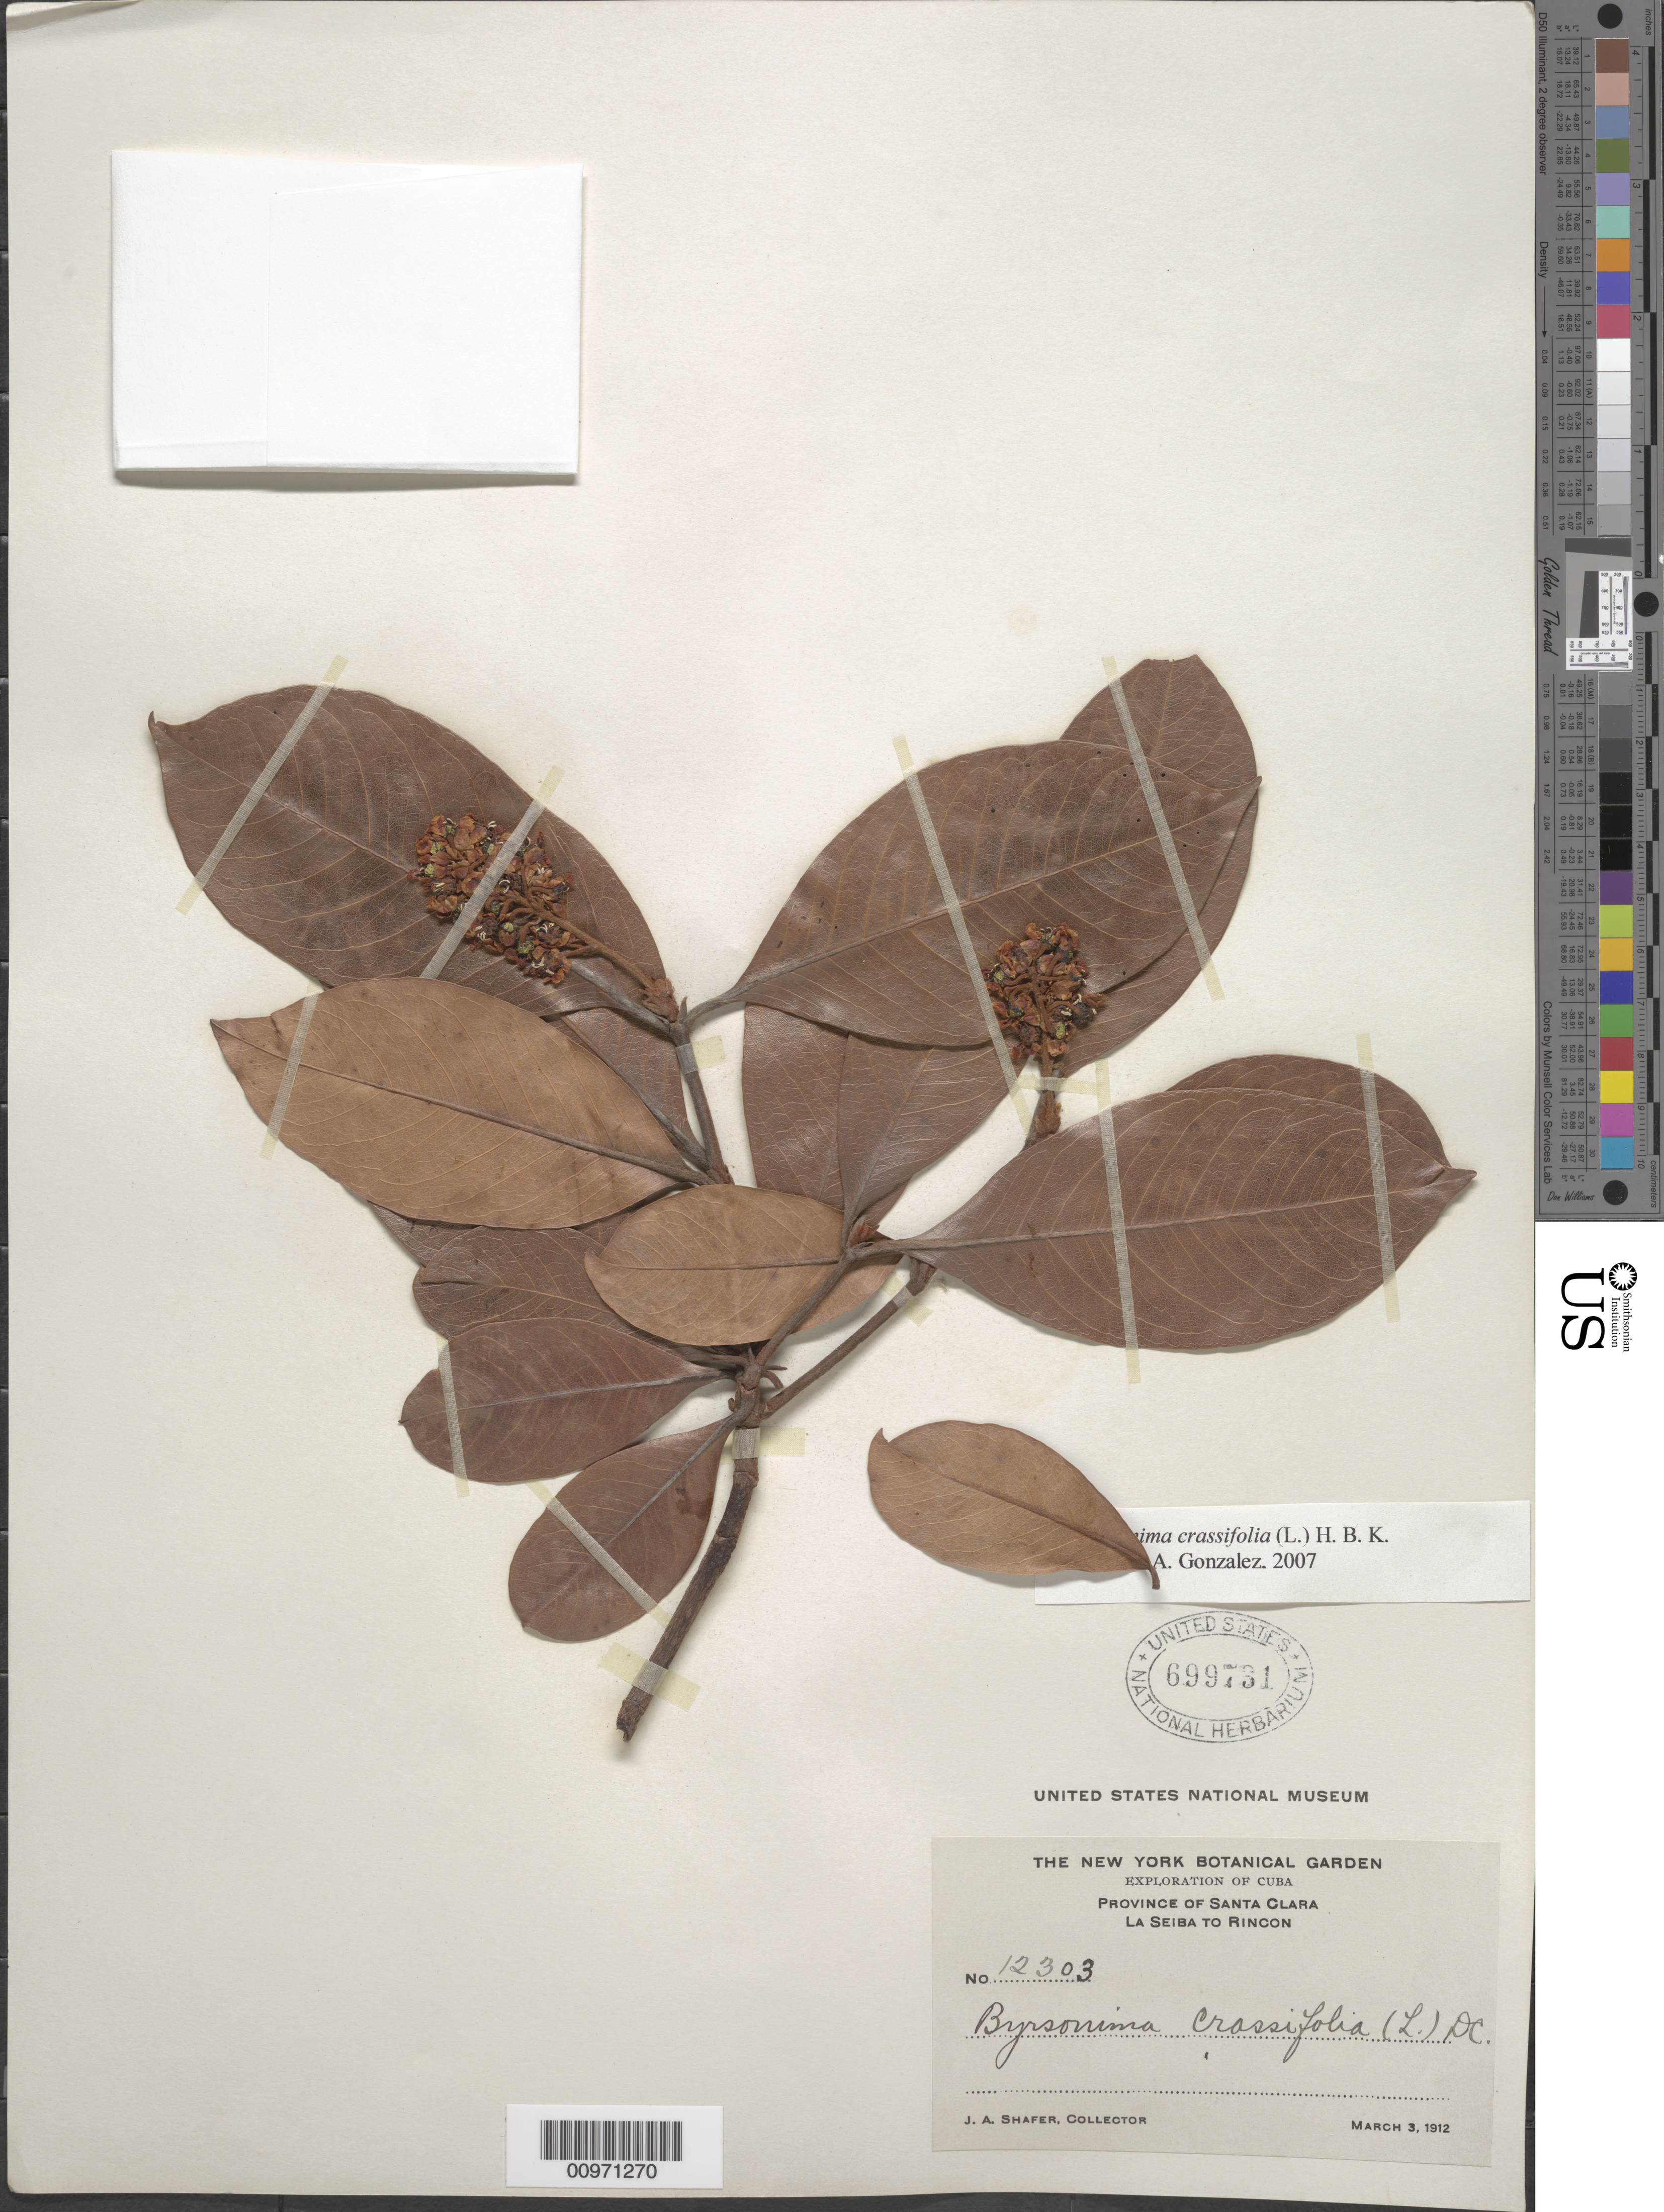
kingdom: Plantae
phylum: Tracheophyta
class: Magnoliopsida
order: Malpighiales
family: Malpighiaceae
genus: Byrsonima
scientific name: Byrsonima crassifolia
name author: (L.) Kunth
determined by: González, P. A.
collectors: J. A. Shafer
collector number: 12303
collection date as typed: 03 Mar 1912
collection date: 1912-03-03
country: Cuba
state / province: Santa Clara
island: Cuba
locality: La Seiba to Rincon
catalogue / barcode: US 699731